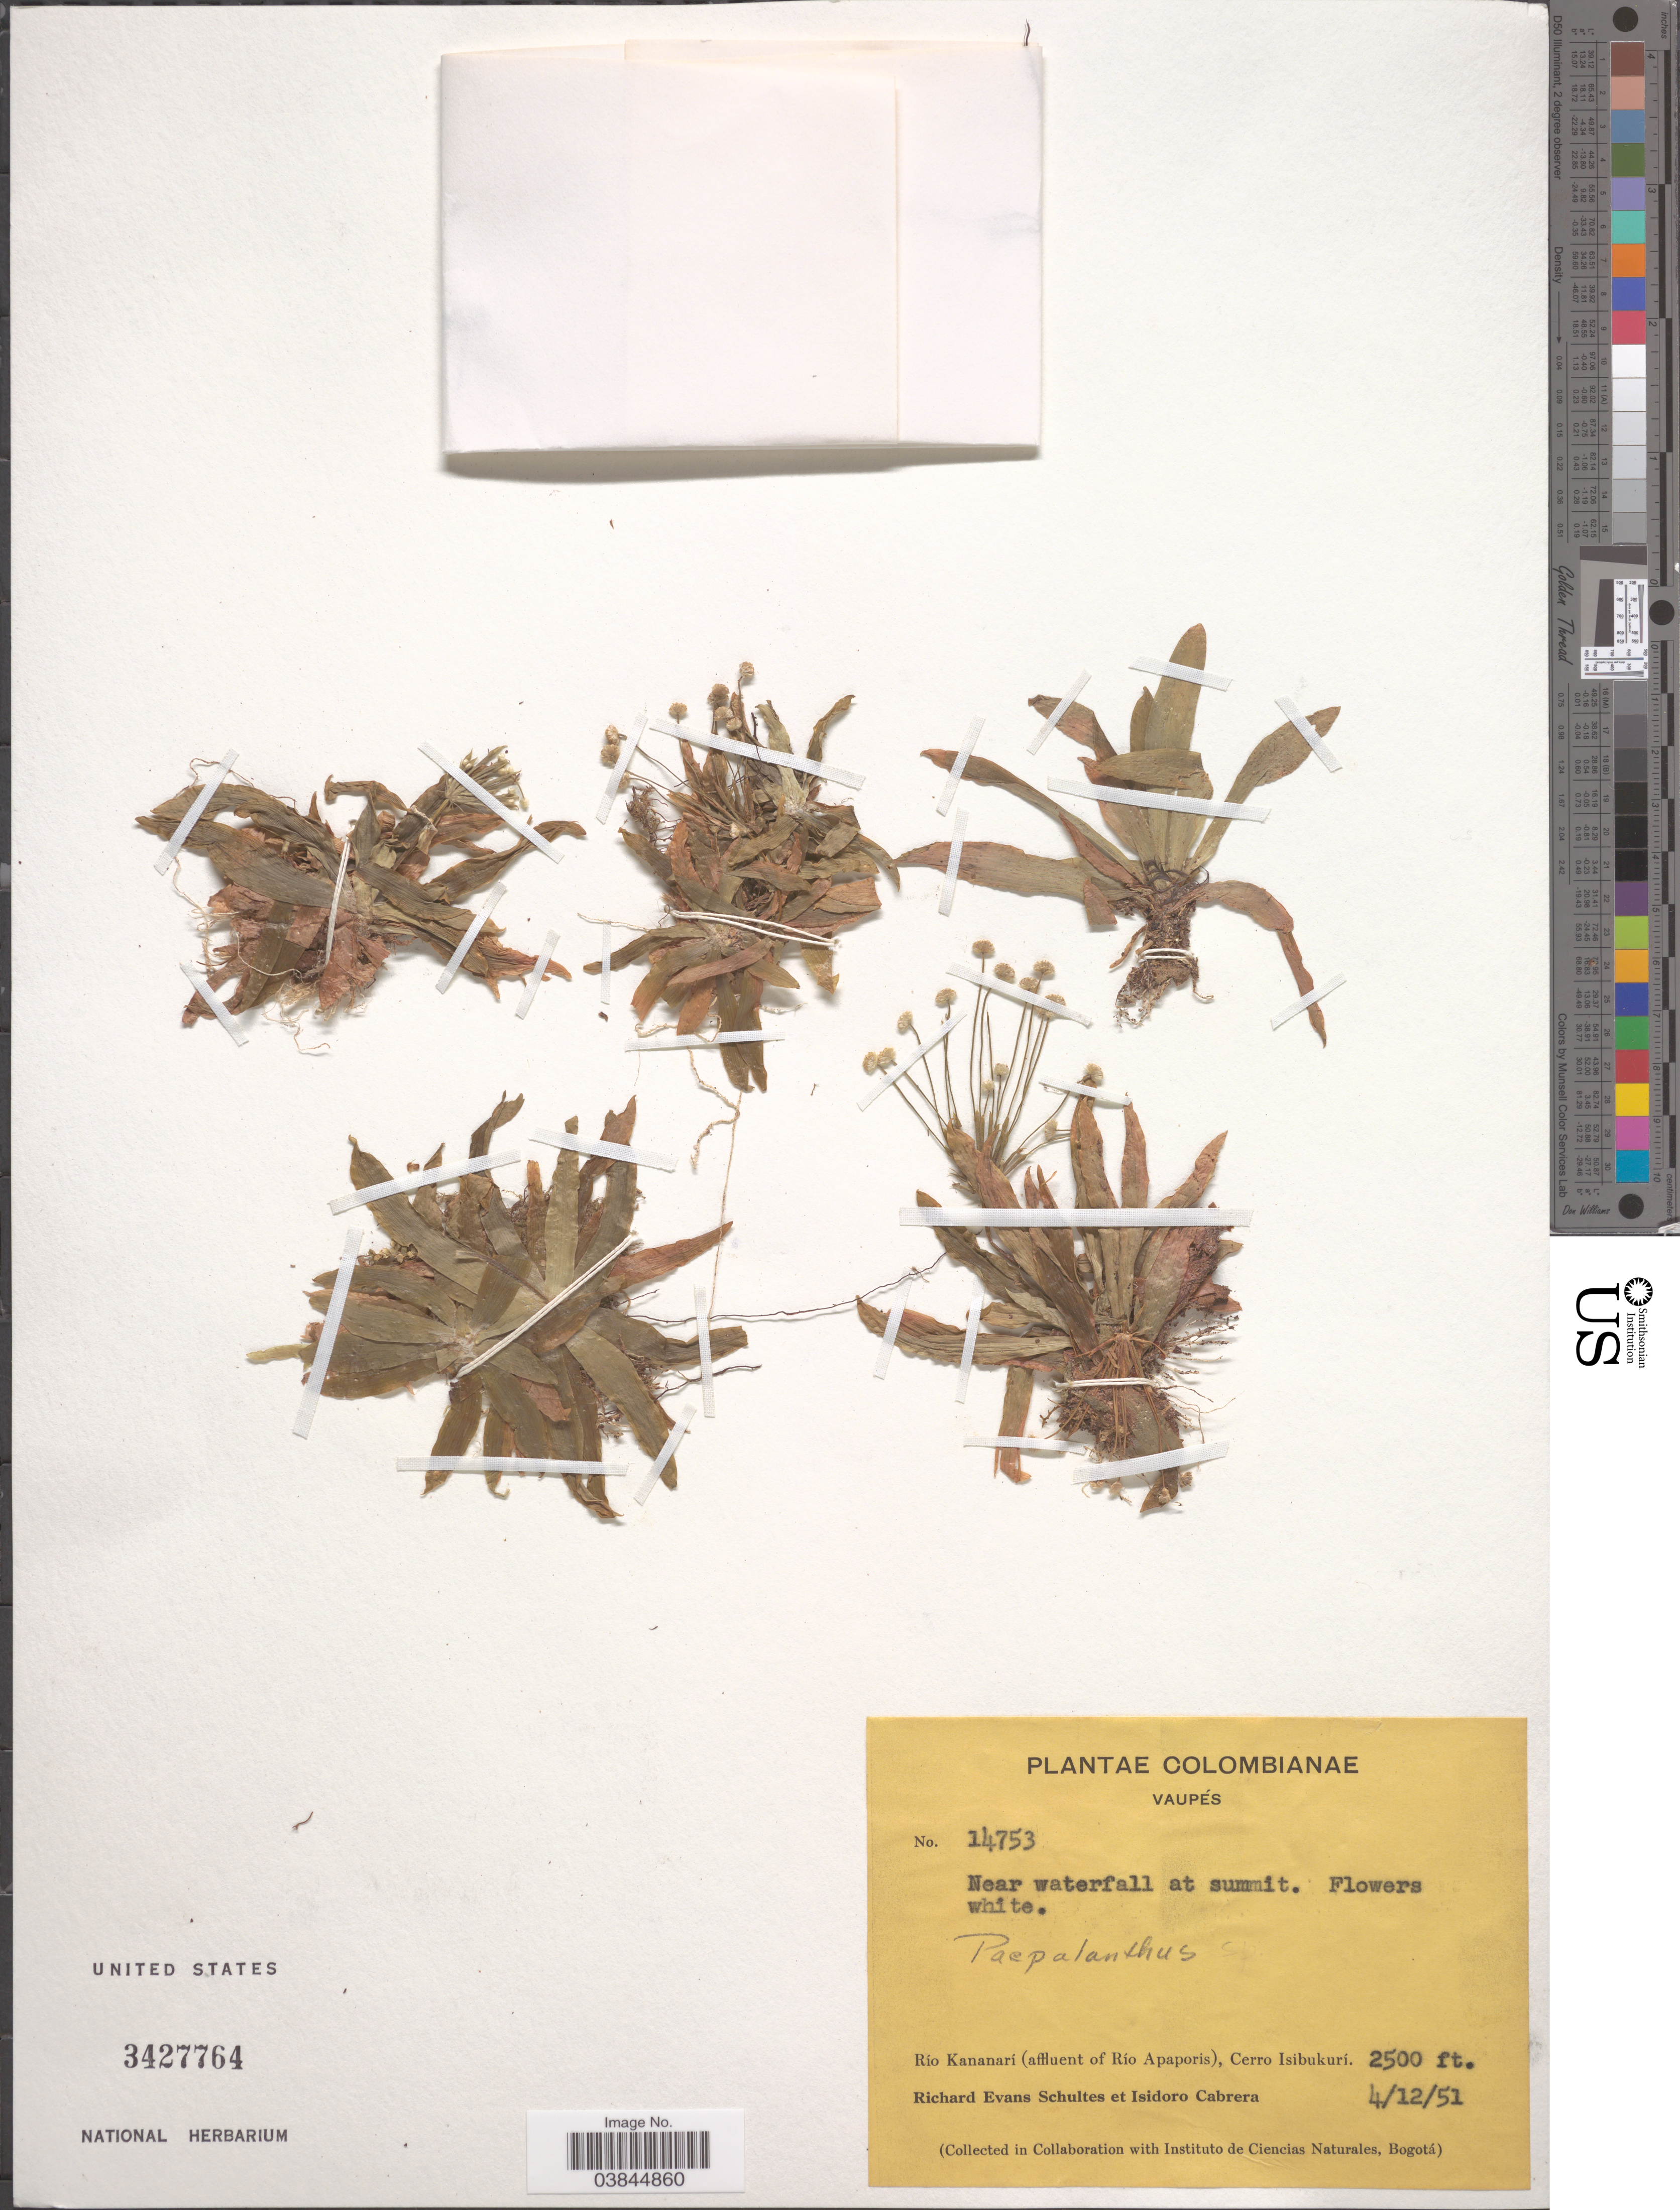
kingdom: Plantae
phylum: Tracheophyta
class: Liliopsida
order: Poales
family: Eriocaulaceae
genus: Syngonanthus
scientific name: Syngonanthus oblongus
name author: (Körn.) Ruhland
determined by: Sauthier, Laura Jeanne, (SPF), Universidade de Sao Paulo (BRAZIL)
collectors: R. E. Schultes & I. Cabrera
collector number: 14753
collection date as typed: Transcribed d/m/y: 12/4/51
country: Colombia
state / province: Vaupés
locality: Near waterfall at summit. Río Kananarí (affluent of Río Apaporis), Cerro Isibukuri.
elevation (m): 762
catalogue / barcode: US 3427764